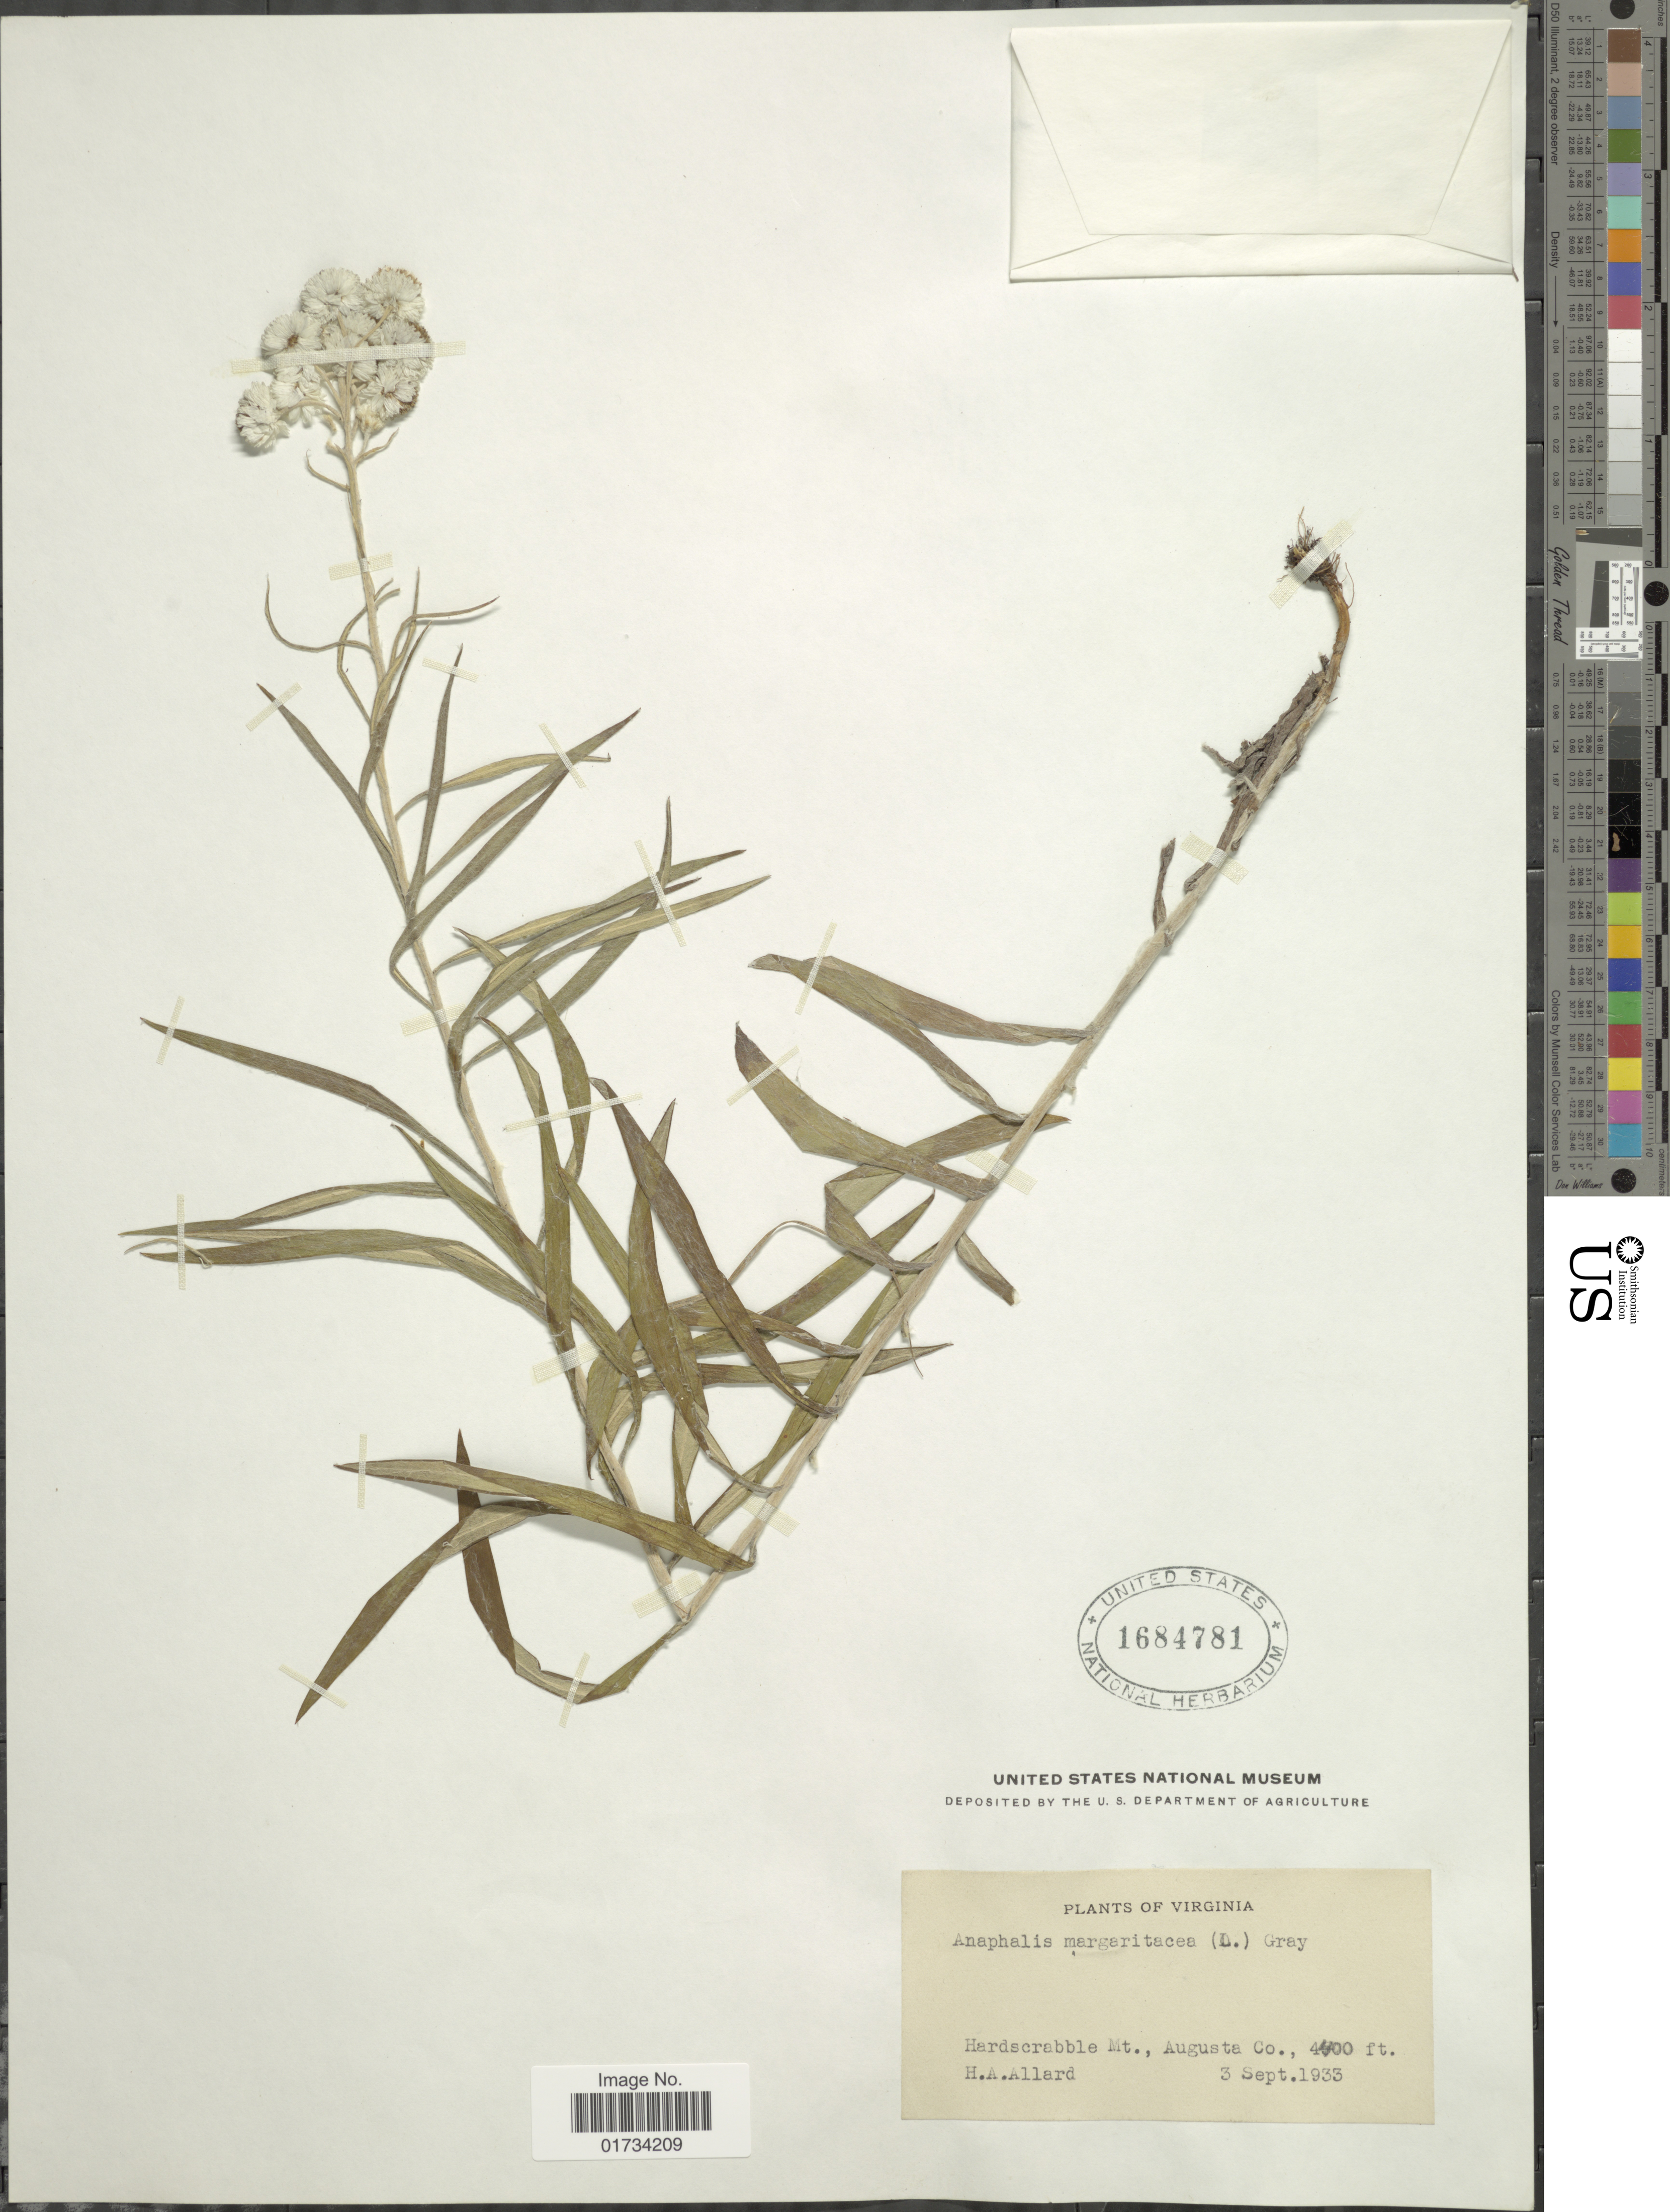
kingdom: Plantae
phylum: Tracheophyta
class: Magnoliopsida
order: Asterales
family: Asteraceae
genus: Anaphalis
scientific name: Anaphalis margaritacea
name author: (L.) Benth. & Hook. f.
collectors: H. A. Allard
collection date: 1933-09-03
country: United States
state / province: Virginia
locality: Harscrabble Mt.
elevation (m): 1341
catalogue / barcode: US 1684781